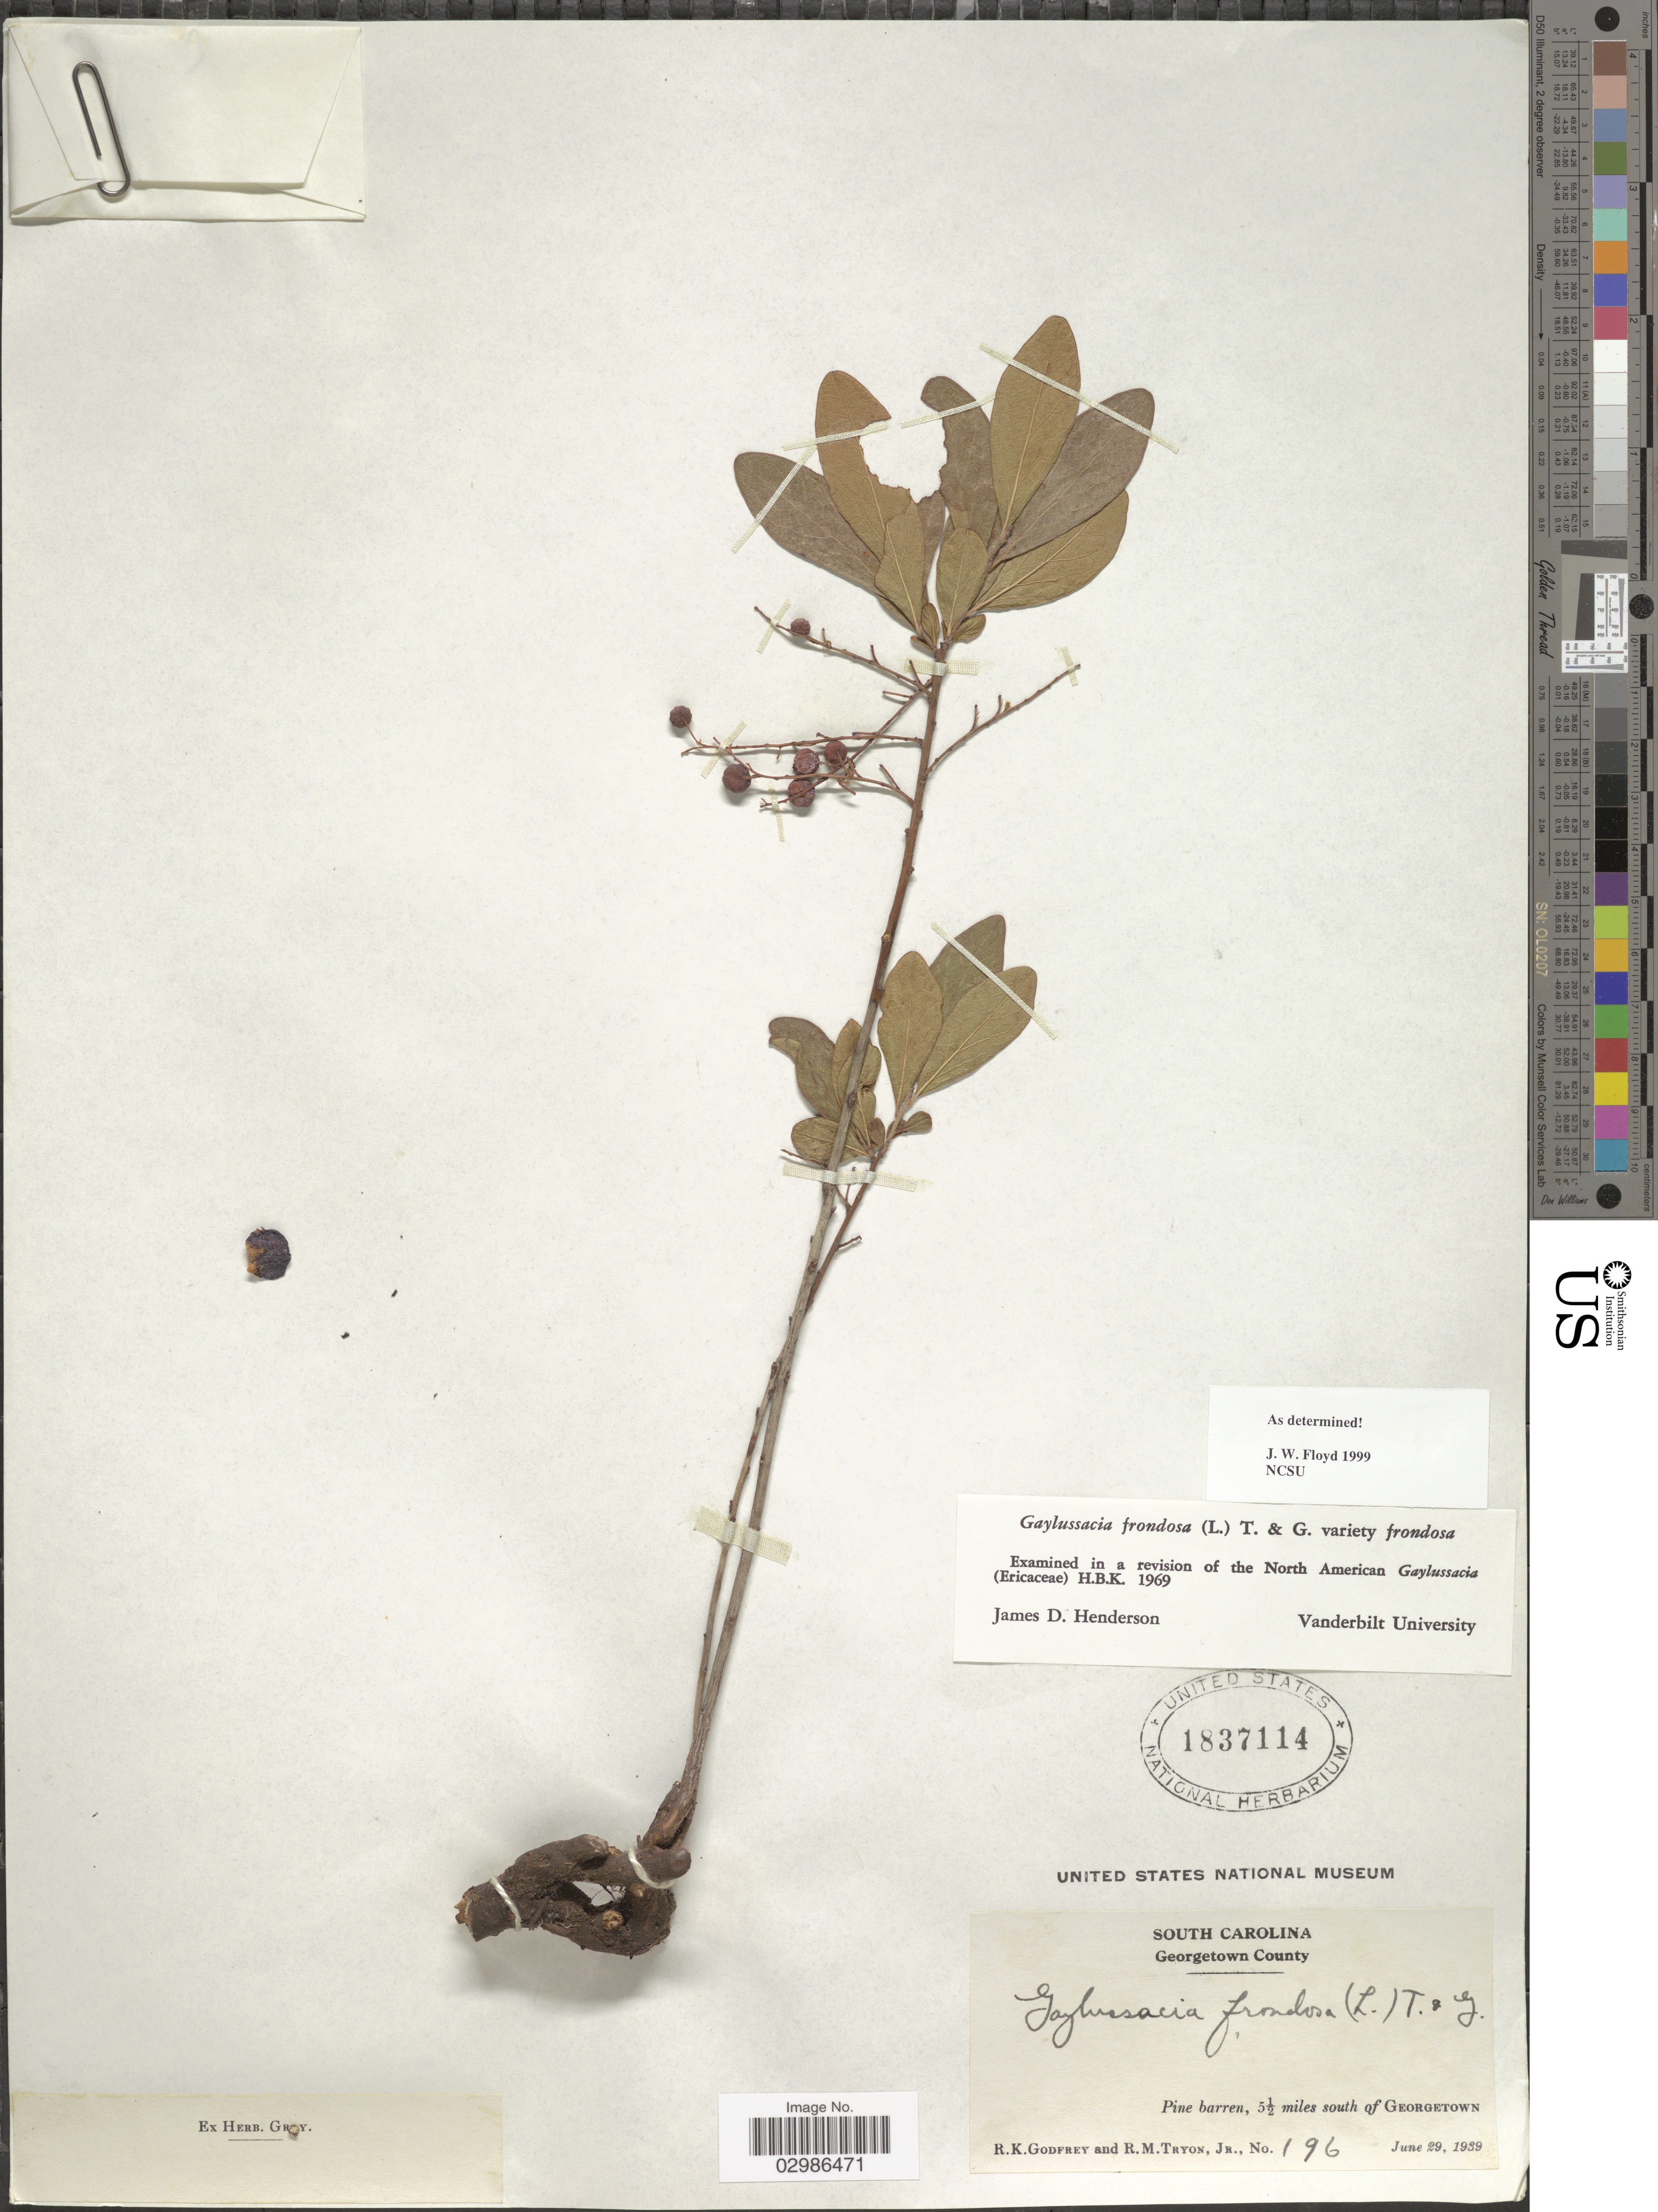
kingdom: Plantae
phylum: Tracheophyta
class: Magnoliopsida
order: Ericales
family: Ericaceae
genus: Gaylussacia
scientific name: Gaylussacia frondosa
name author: (L.) Torr. & A. Gray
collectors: R. K. Godfrey & R. Tryon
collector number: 196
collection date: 1939-06-29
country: United States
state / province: South Carolina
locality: Georgetown County. 5½ miles south of Georgetown.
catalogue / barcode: US 1837114